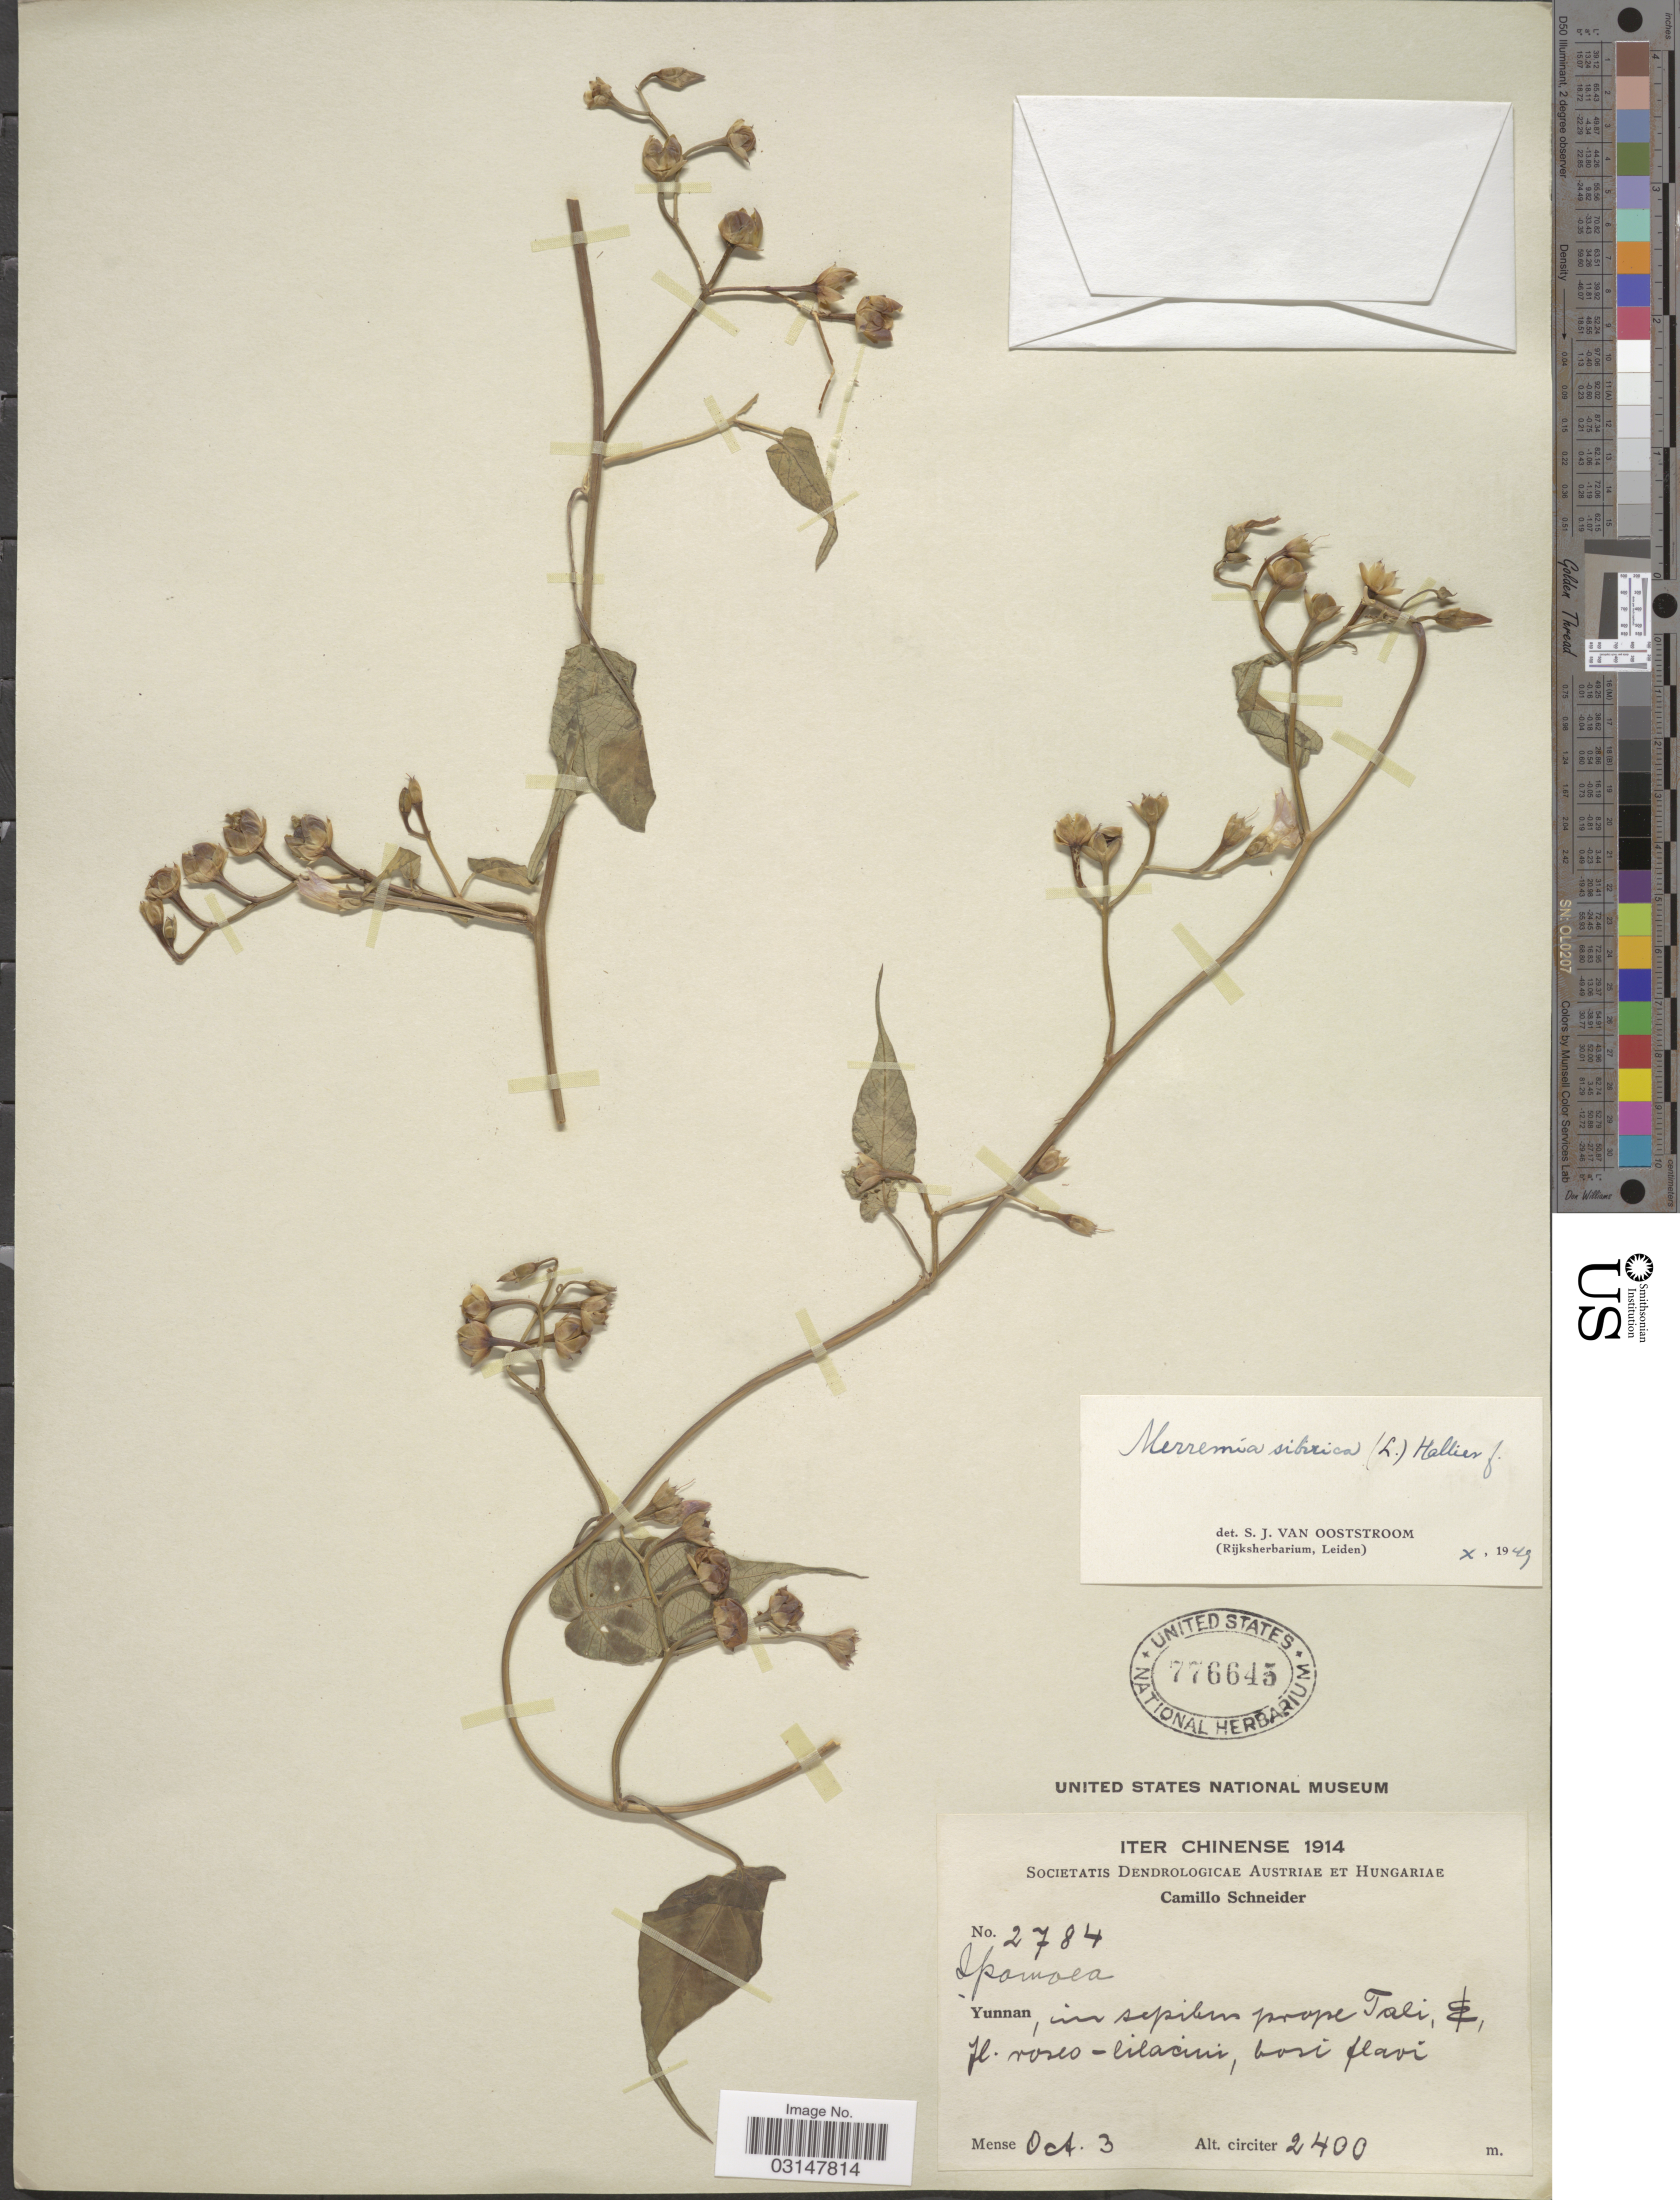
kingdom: Plantae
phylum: Tracheophyta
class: Magnoliopsida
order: Solanales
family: Convolvulaceae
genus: Merremia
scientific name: Merremia sibirica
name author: (L.) Hallier f.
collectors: C. K. Schneider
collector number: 2784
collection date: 1914-10-03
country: China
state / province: Yunnan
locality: Prope Tali.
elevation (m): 2400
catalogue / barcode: US 776645